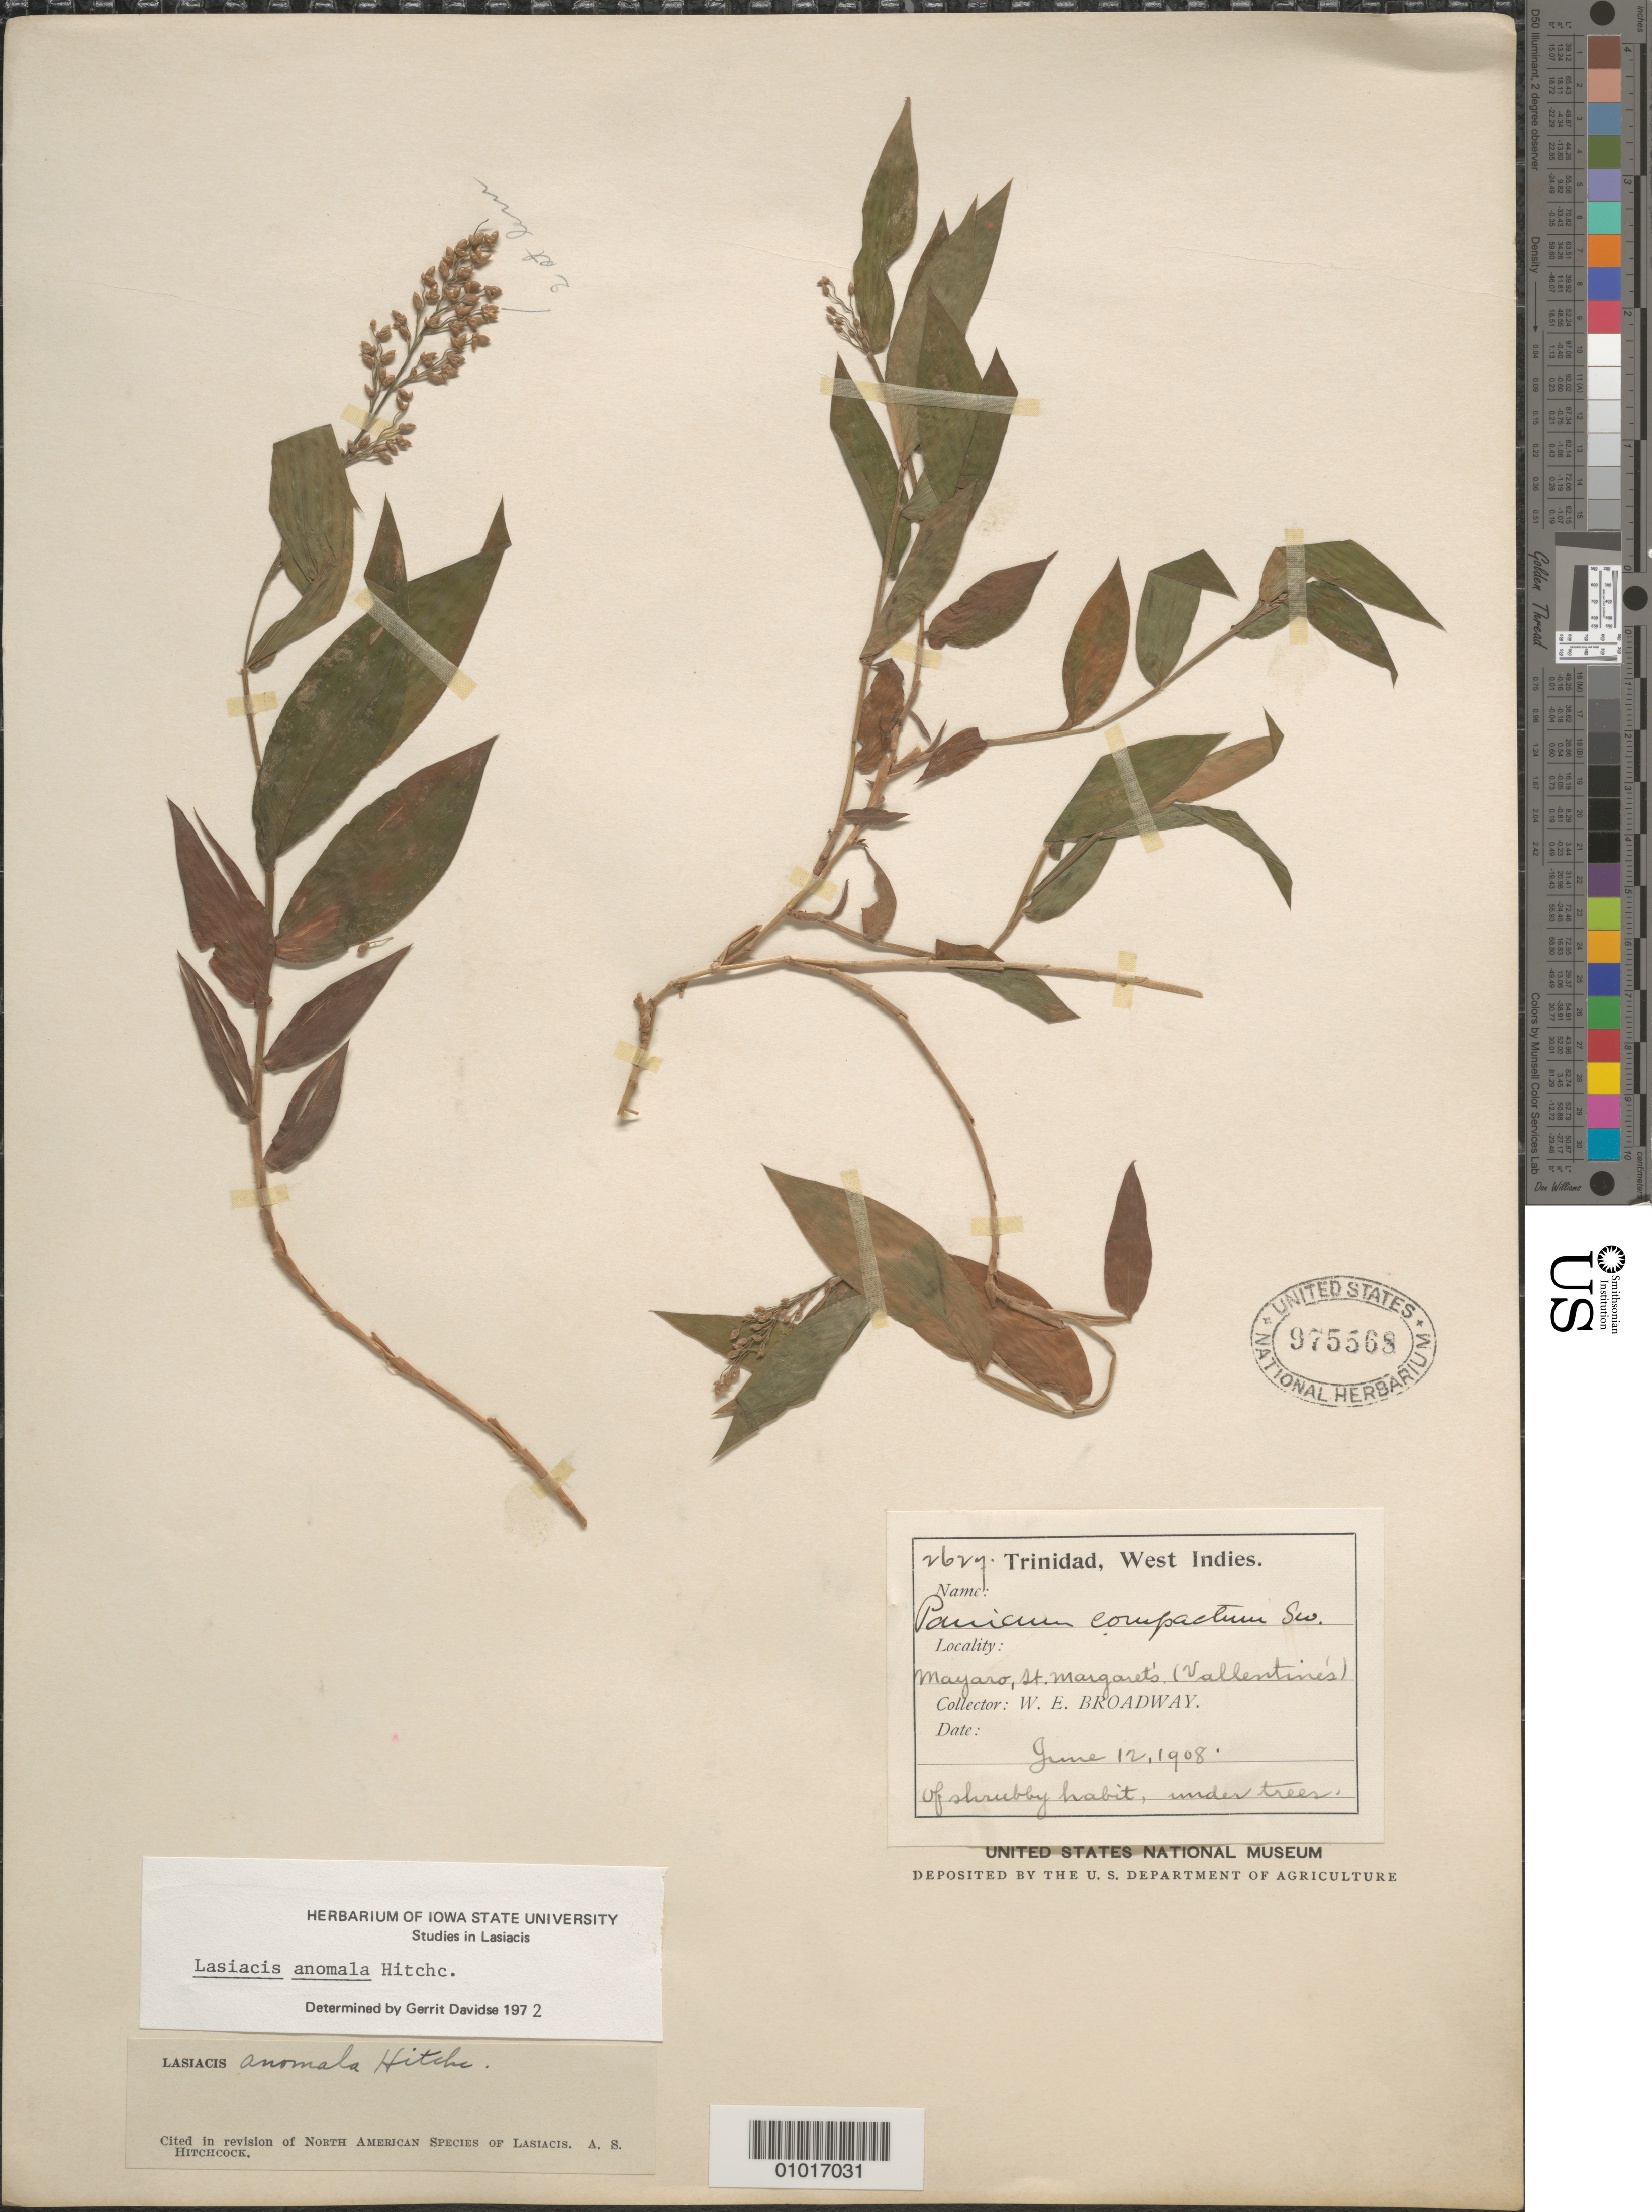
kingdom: Plantae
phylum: Tracheophyta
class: Liliopsida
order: Poales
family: Poaceae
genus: Lasiacis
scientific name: Lasiacis anomala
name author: Hitchc.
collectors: W. E. Broadway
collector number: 2620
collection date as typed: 12 Jun 1908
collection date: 1908-06-12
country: Trinidad and Tobago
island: Trinidad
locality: Mayaro, St. Margarets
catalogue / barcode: US 975568